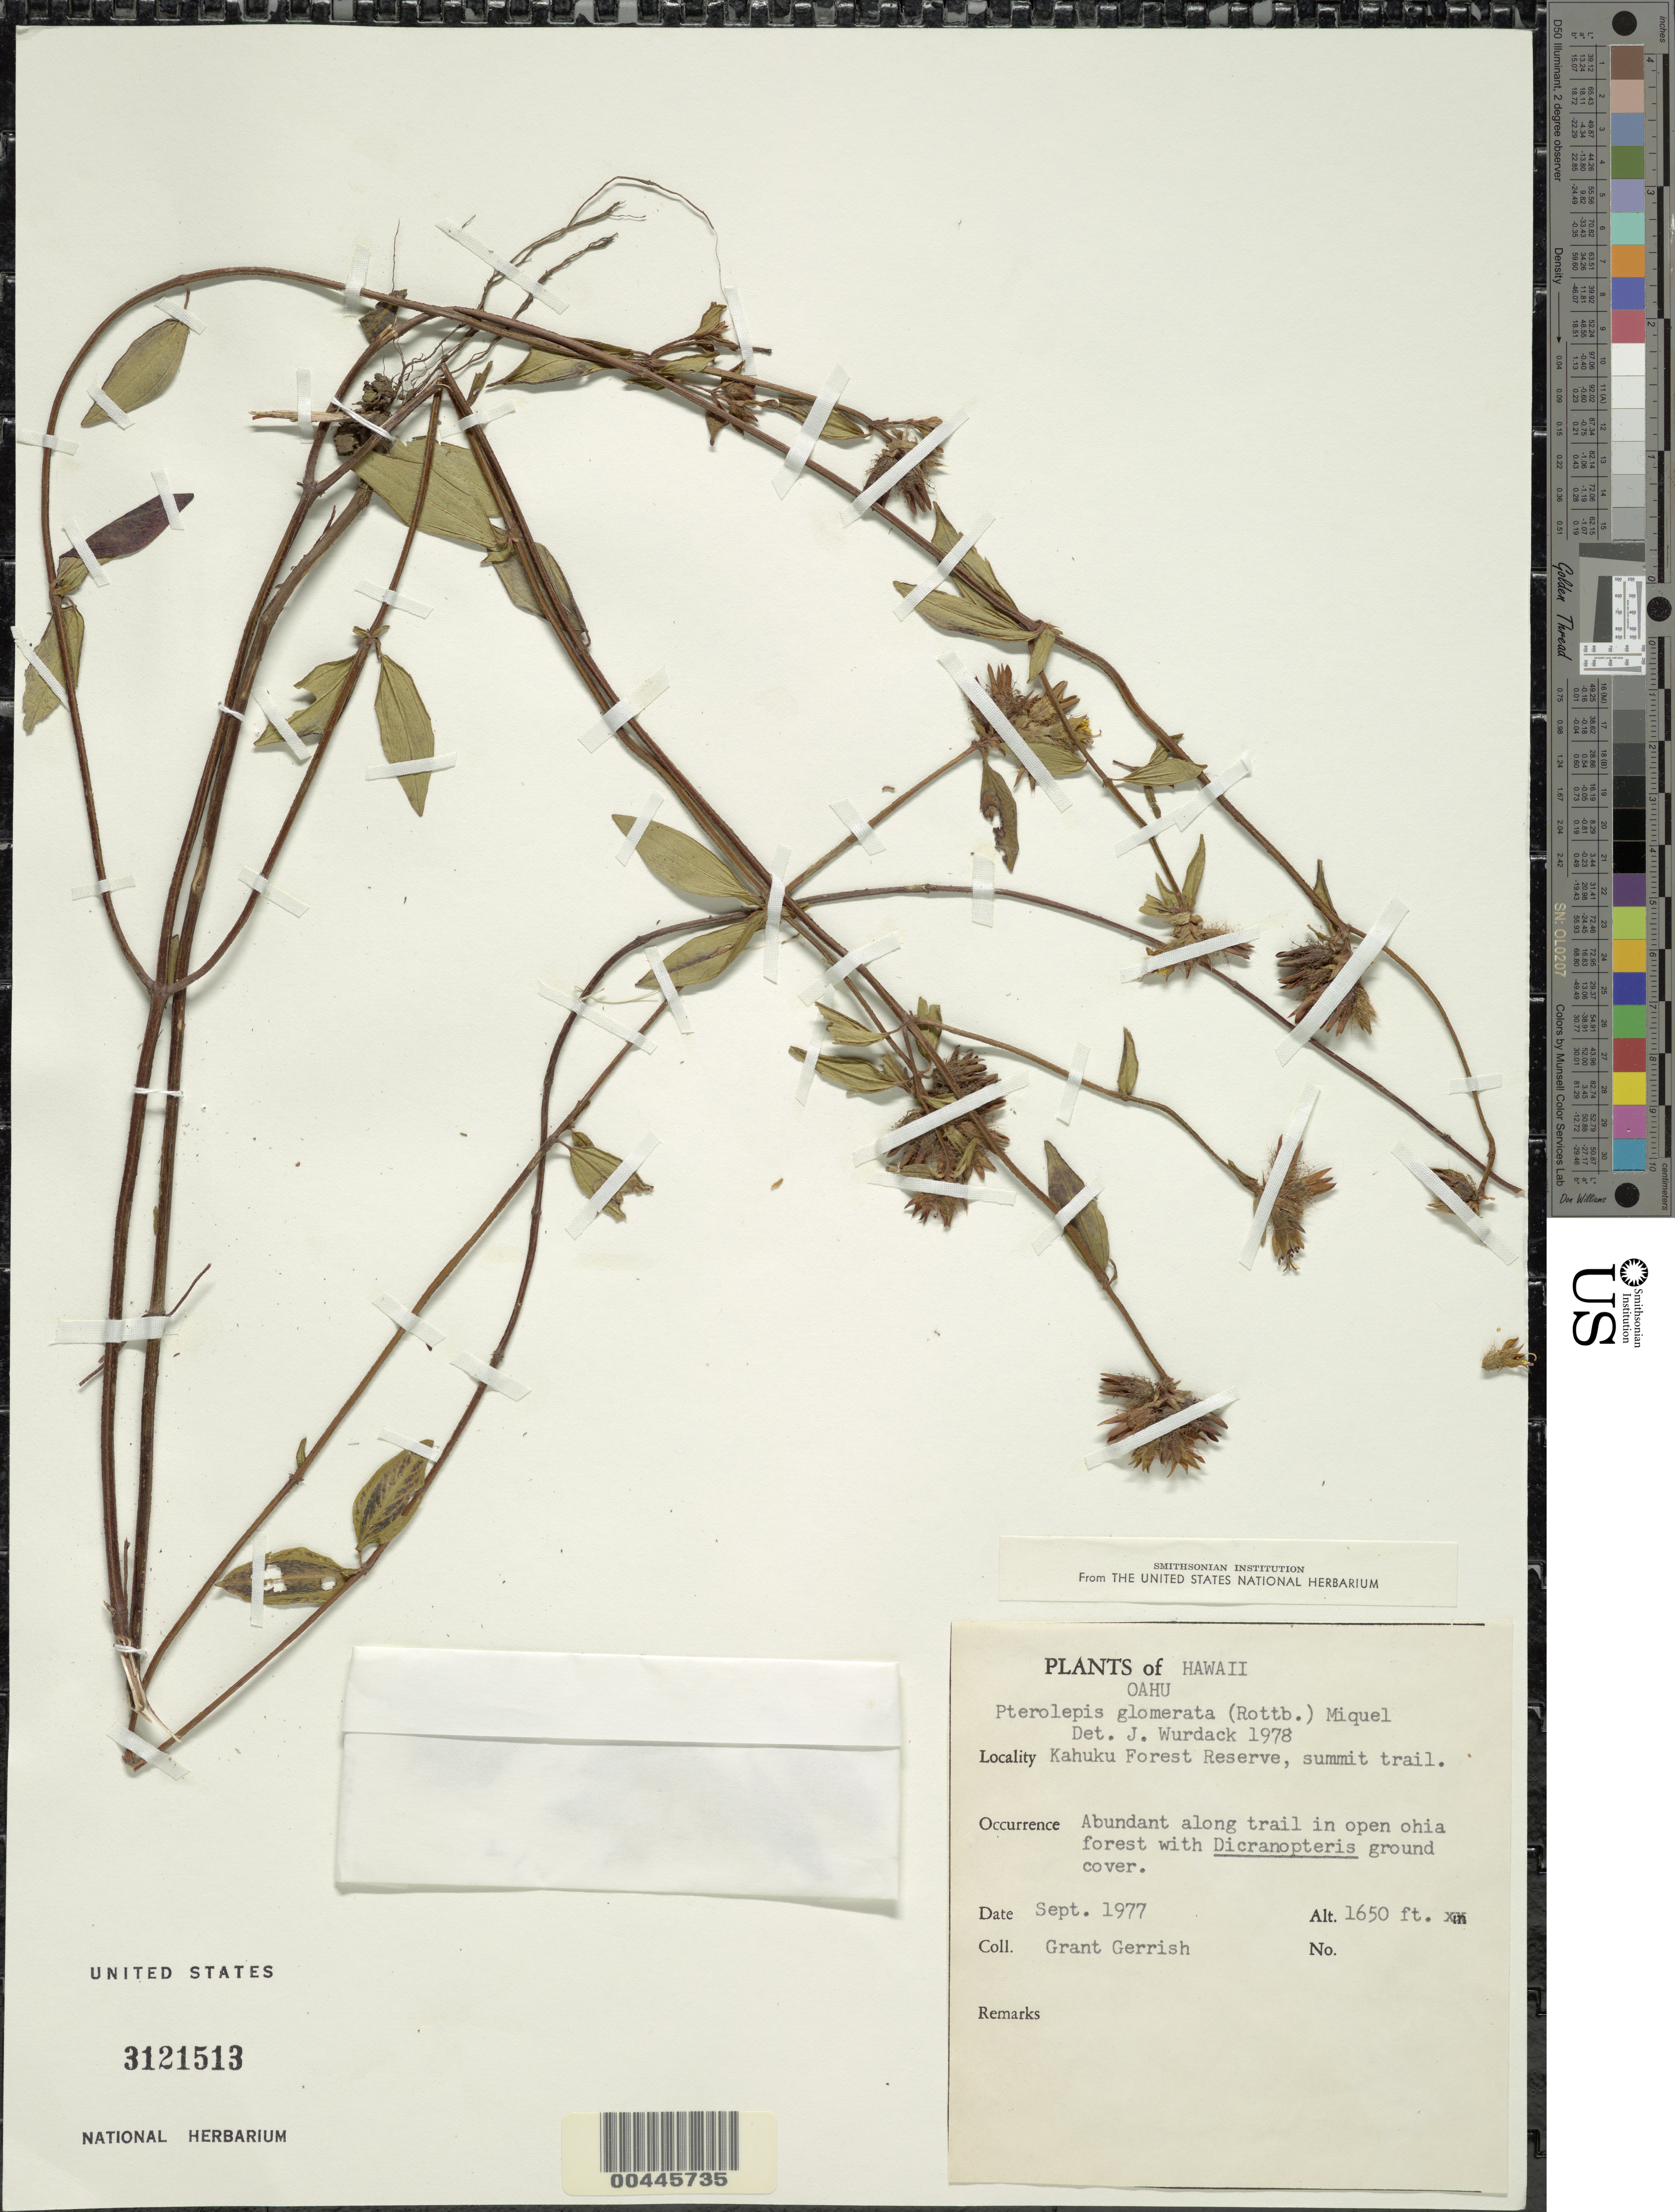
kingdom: Plantae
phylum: Tracheophyta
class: Magnoliopsida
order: Myrtales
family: Melastomataceae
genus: Pterolepis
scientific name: Pterolepis glomerata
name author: (Rottb.) Miq.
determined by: Wurdack, John J., (US), US (UNITED STATES)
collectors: G. Gerrish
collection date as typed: Sep 1977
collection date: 1977-09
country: United States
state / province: Hawaii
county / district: Honolulu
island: Oahu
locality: Kahuku Forest Reserve, summit trail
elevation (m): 503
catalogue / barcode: US 3121513